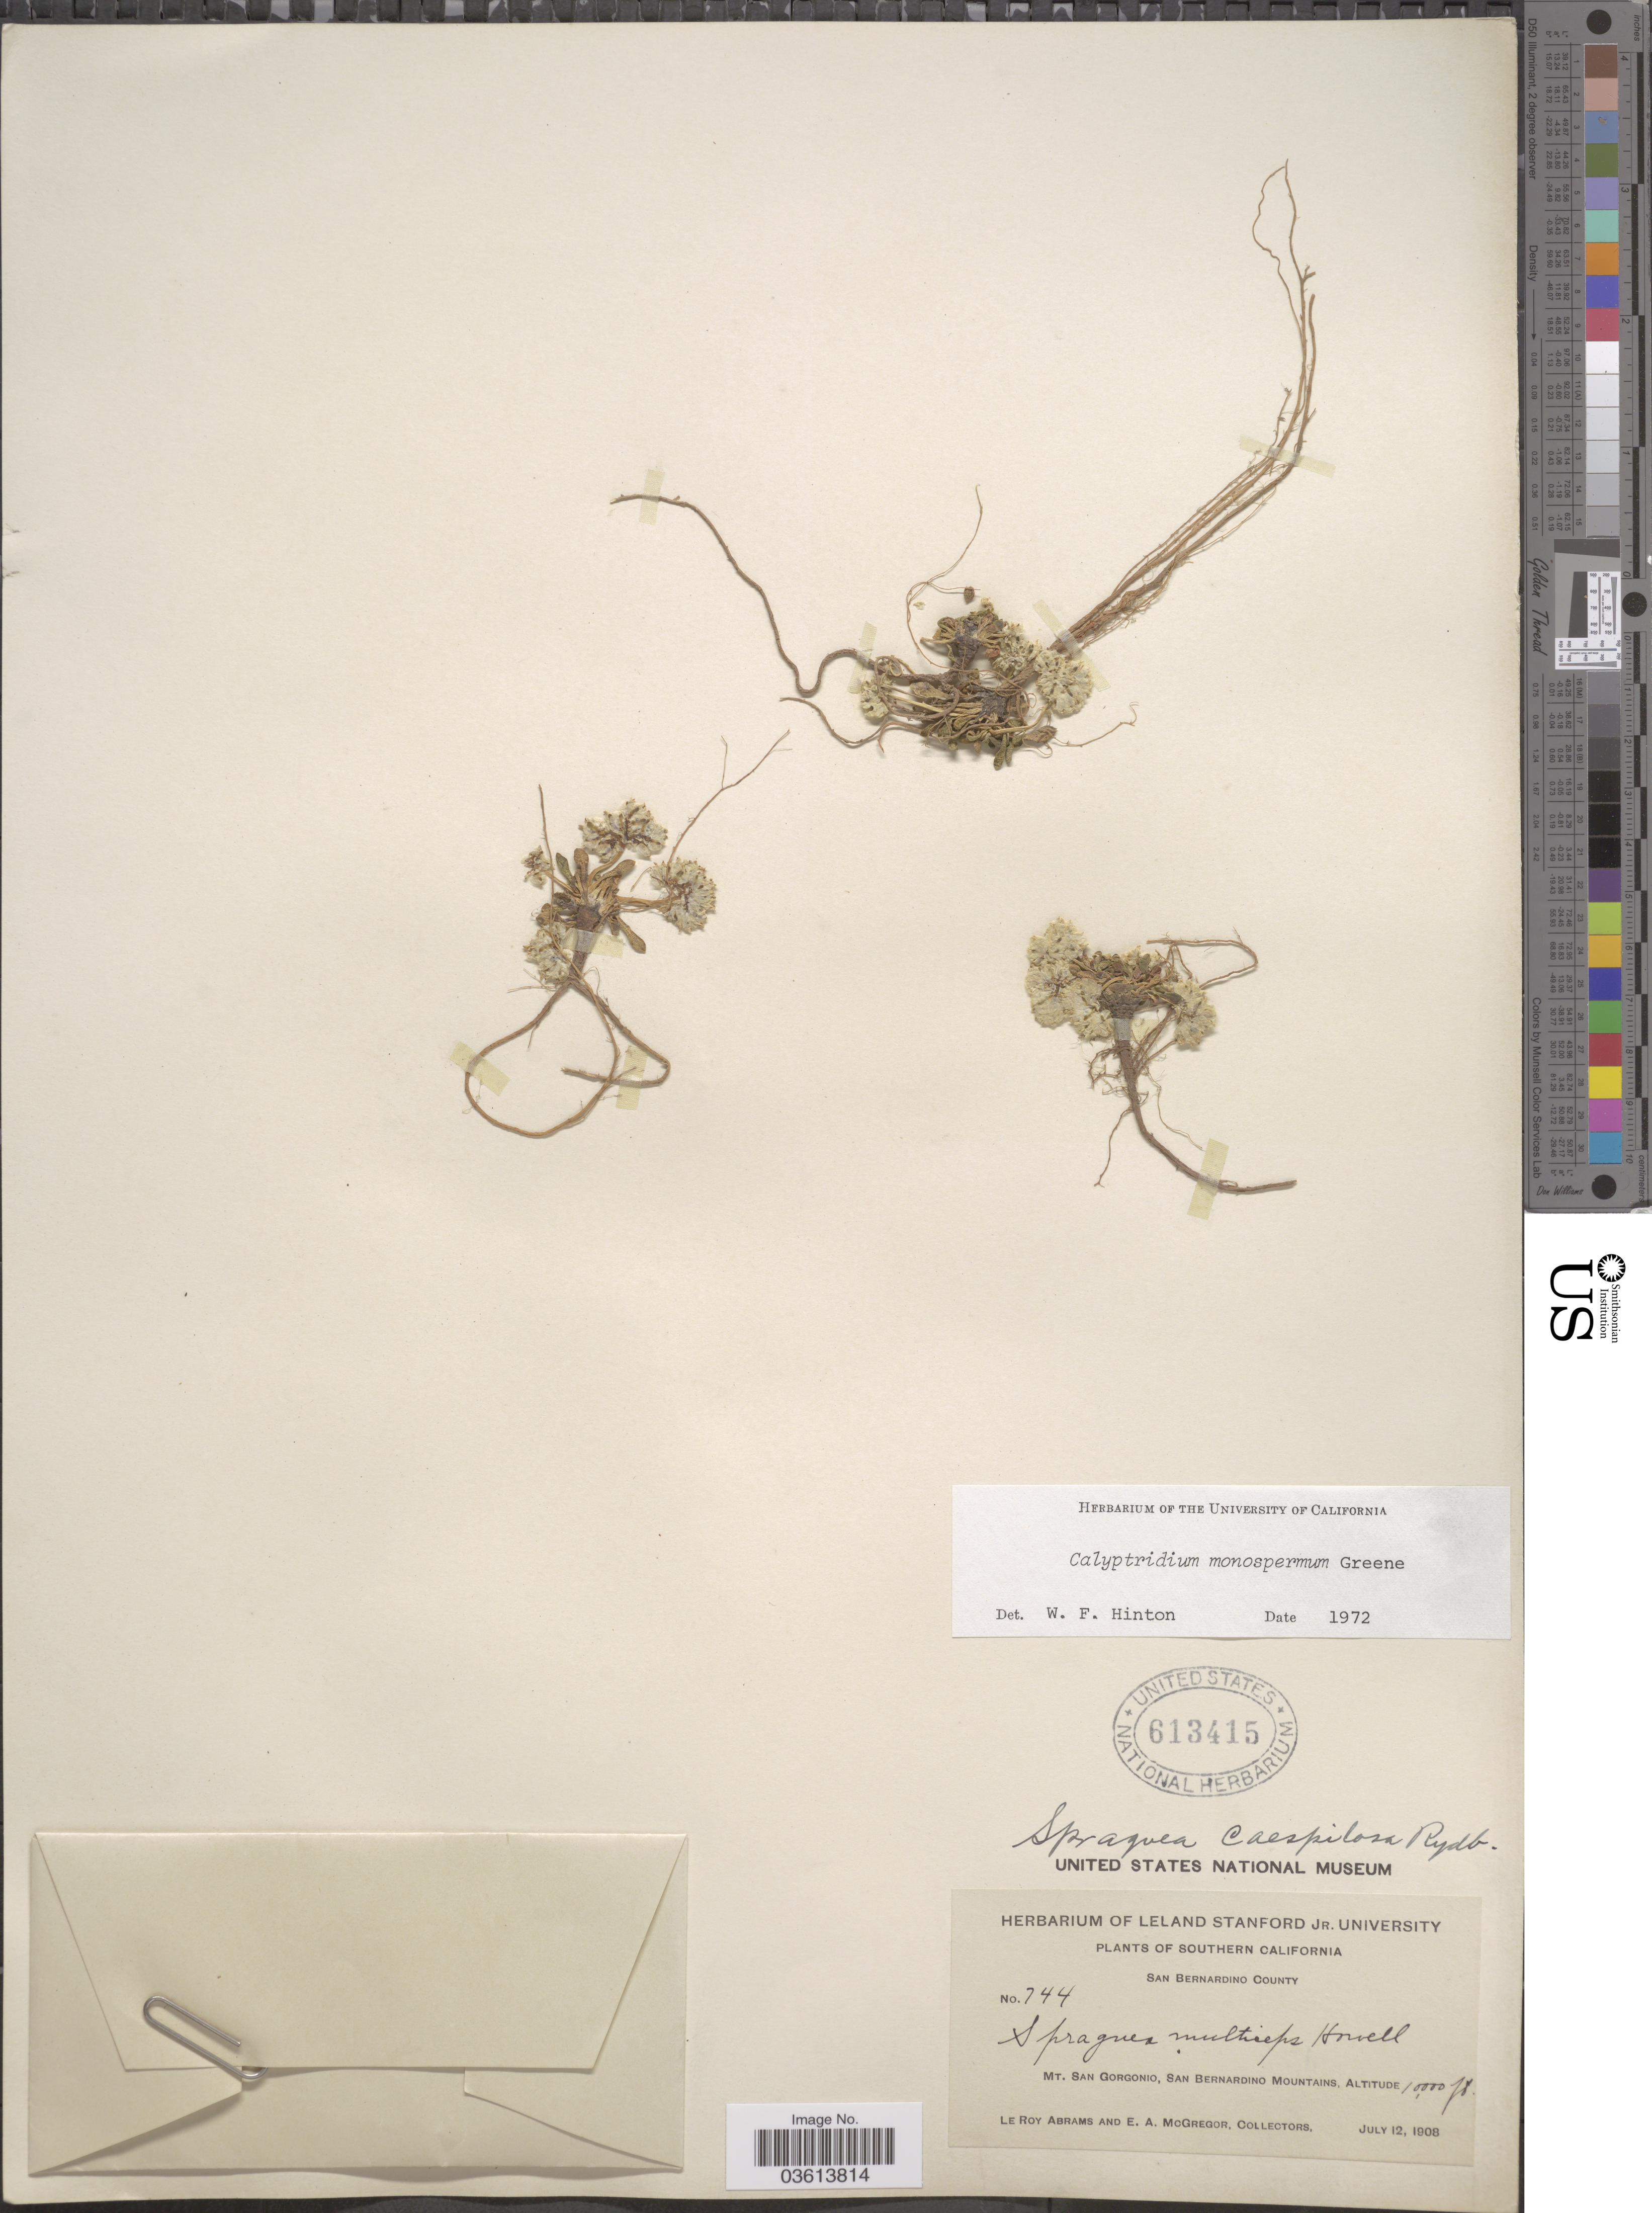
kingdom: Plantae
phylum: Tracheophyta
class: Magnoliopsida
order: Caryophyllales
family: Montiaceae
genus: Calyptridium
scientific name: Calyptridium monospermum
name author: Greene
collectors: L. Abrams & E. A. McGregor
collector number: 744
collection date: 1908-07-12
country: United States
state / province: California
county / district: San Bernardino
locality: Southern California. Mt. San Gorgonio, San Bernardino Mountains.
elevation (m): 3048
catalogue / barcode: US 613415